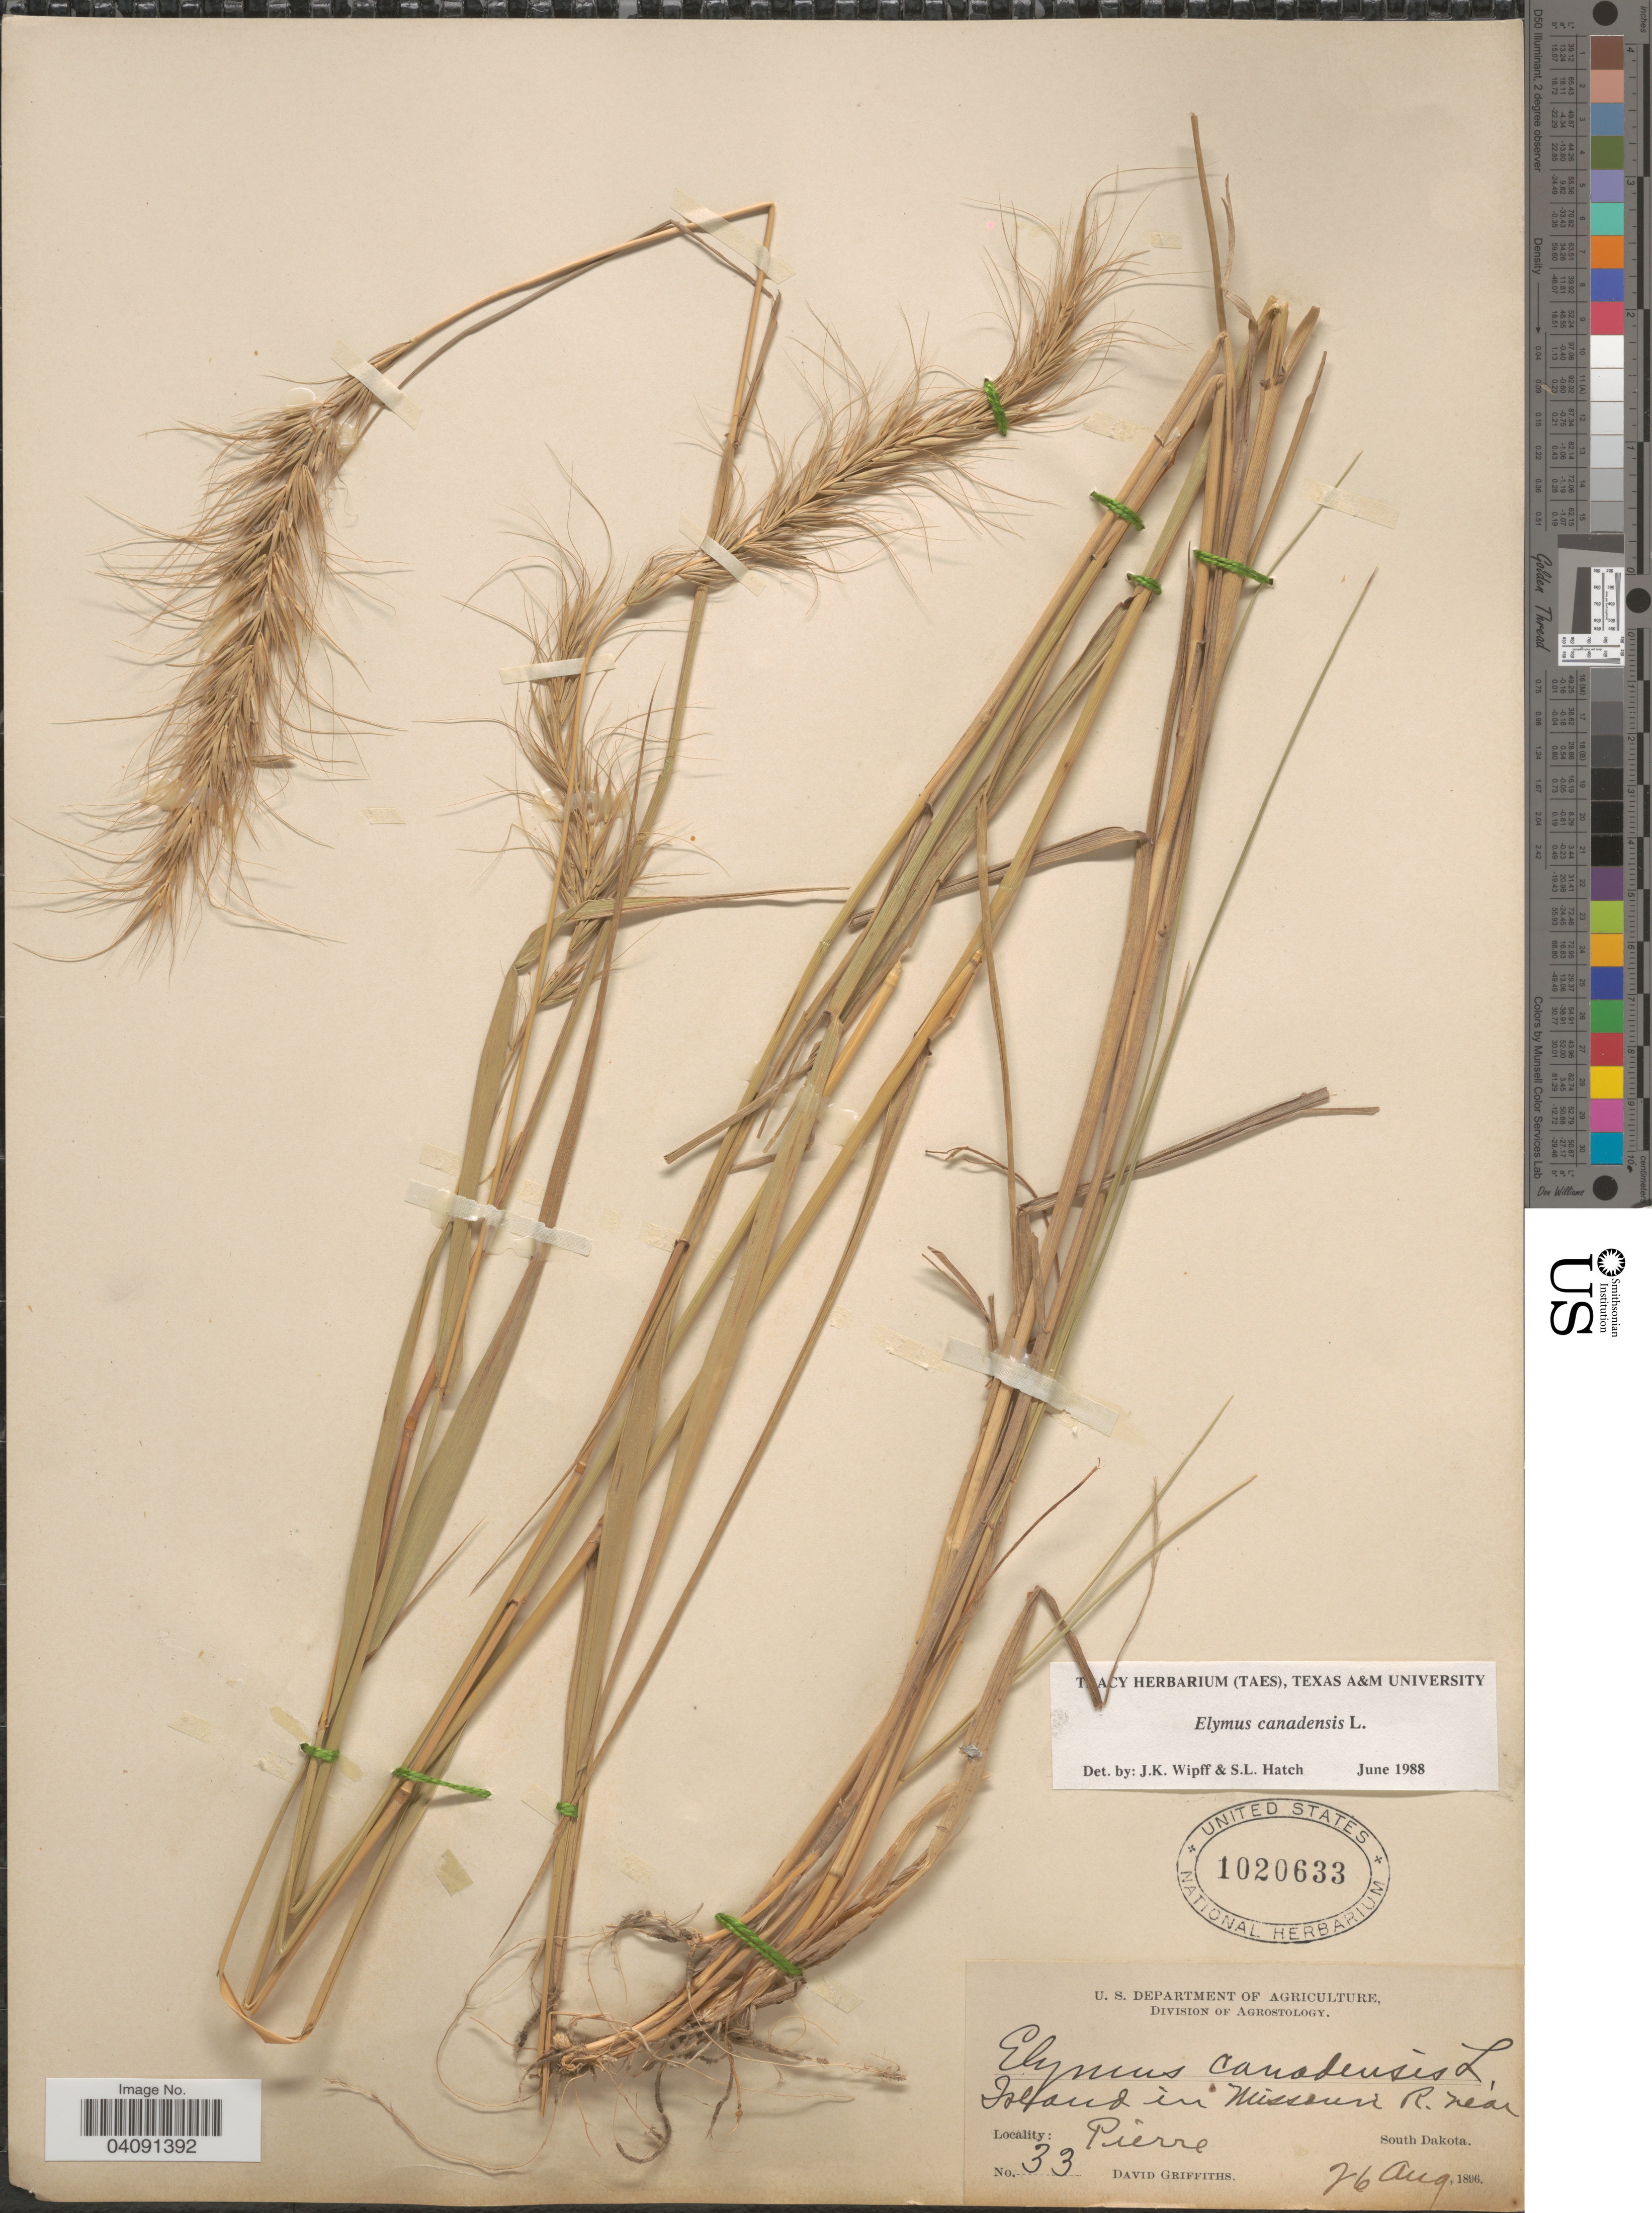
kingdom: Plantae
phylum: Tracheophyta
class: Liliopsida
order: Poales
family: Poaceae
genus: Elymus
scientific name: Elymus canadensis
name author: L.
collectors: D. Griffiths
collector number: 33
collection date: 1896-08-26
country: United States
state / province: South Dakota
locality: Island in Missouri R. neár Pierre.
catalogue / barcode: US 1020633